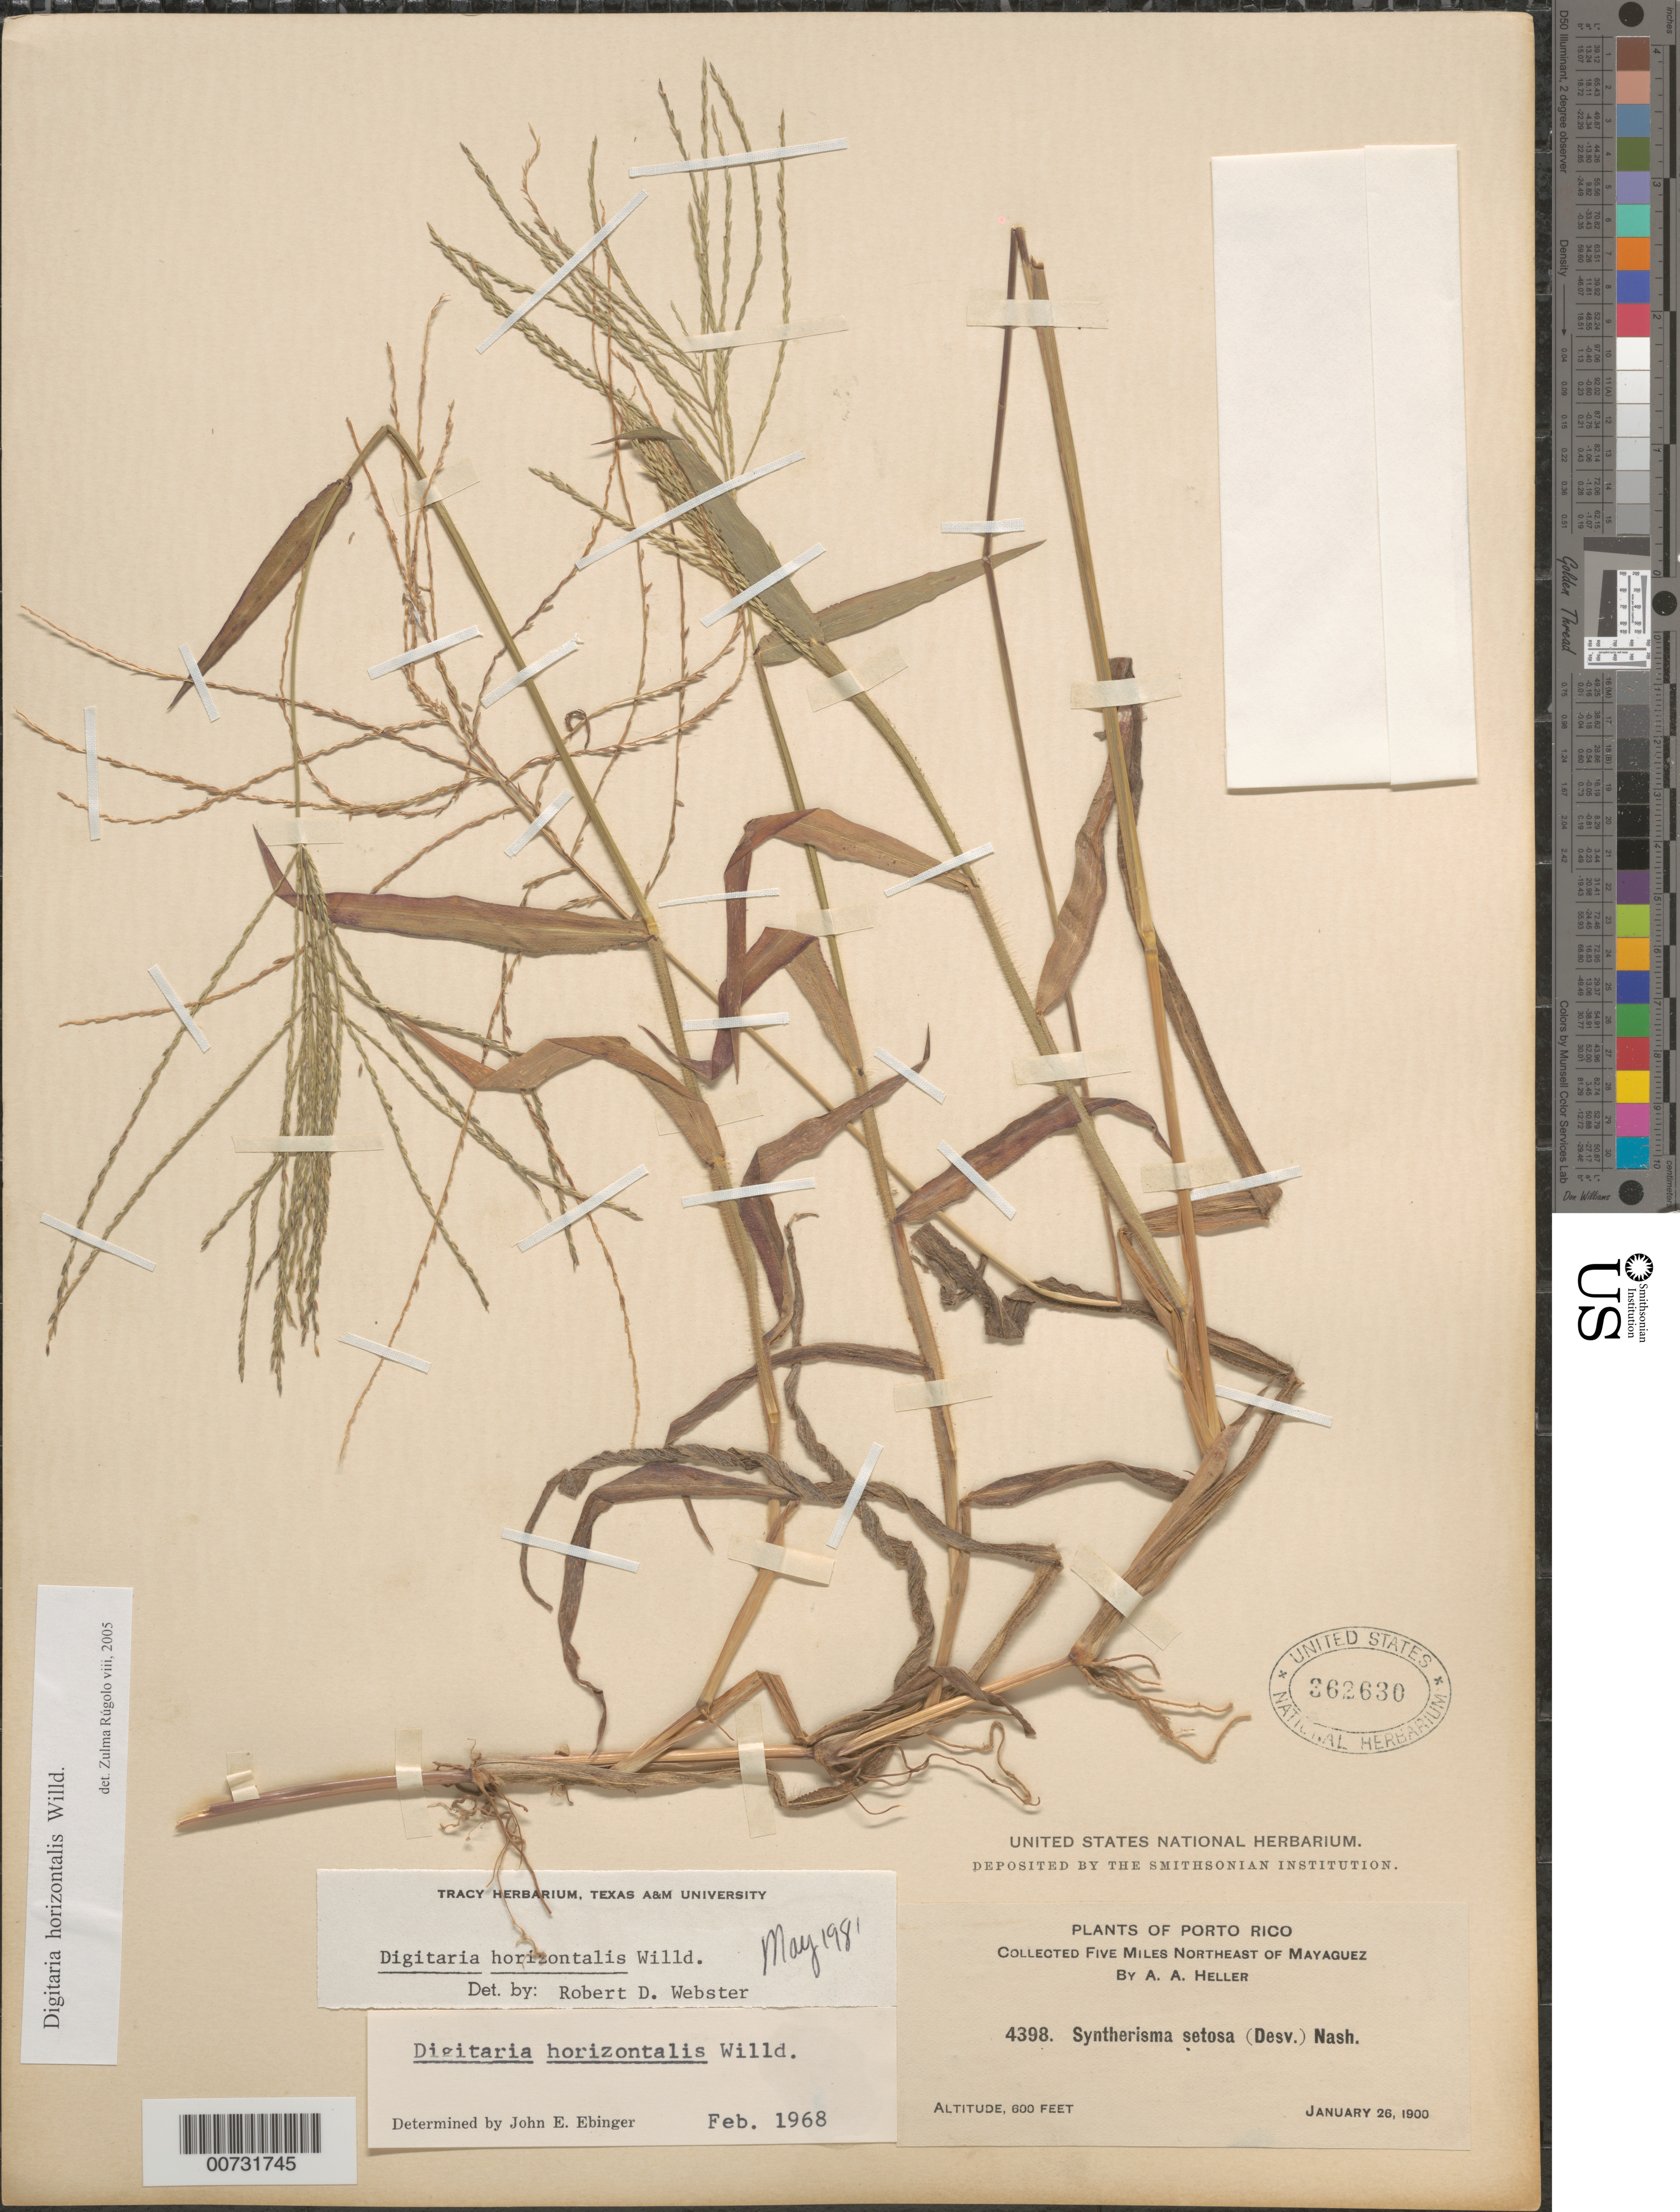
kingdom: Plantae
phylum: Tracheophyta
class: Liliopsida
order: Poales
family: Poaceae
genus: Digitaria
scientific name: Digitaria horizontalis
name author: Willd.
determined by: Webster, Robert D.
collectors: A. A. Heller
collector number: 4398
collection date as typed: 26 Jan 1900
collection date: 1900-01-26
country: Puerto Rico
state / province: Mayagüez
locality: Mayaguez, 5 mi NE of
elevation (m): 183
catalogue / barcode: US 362630